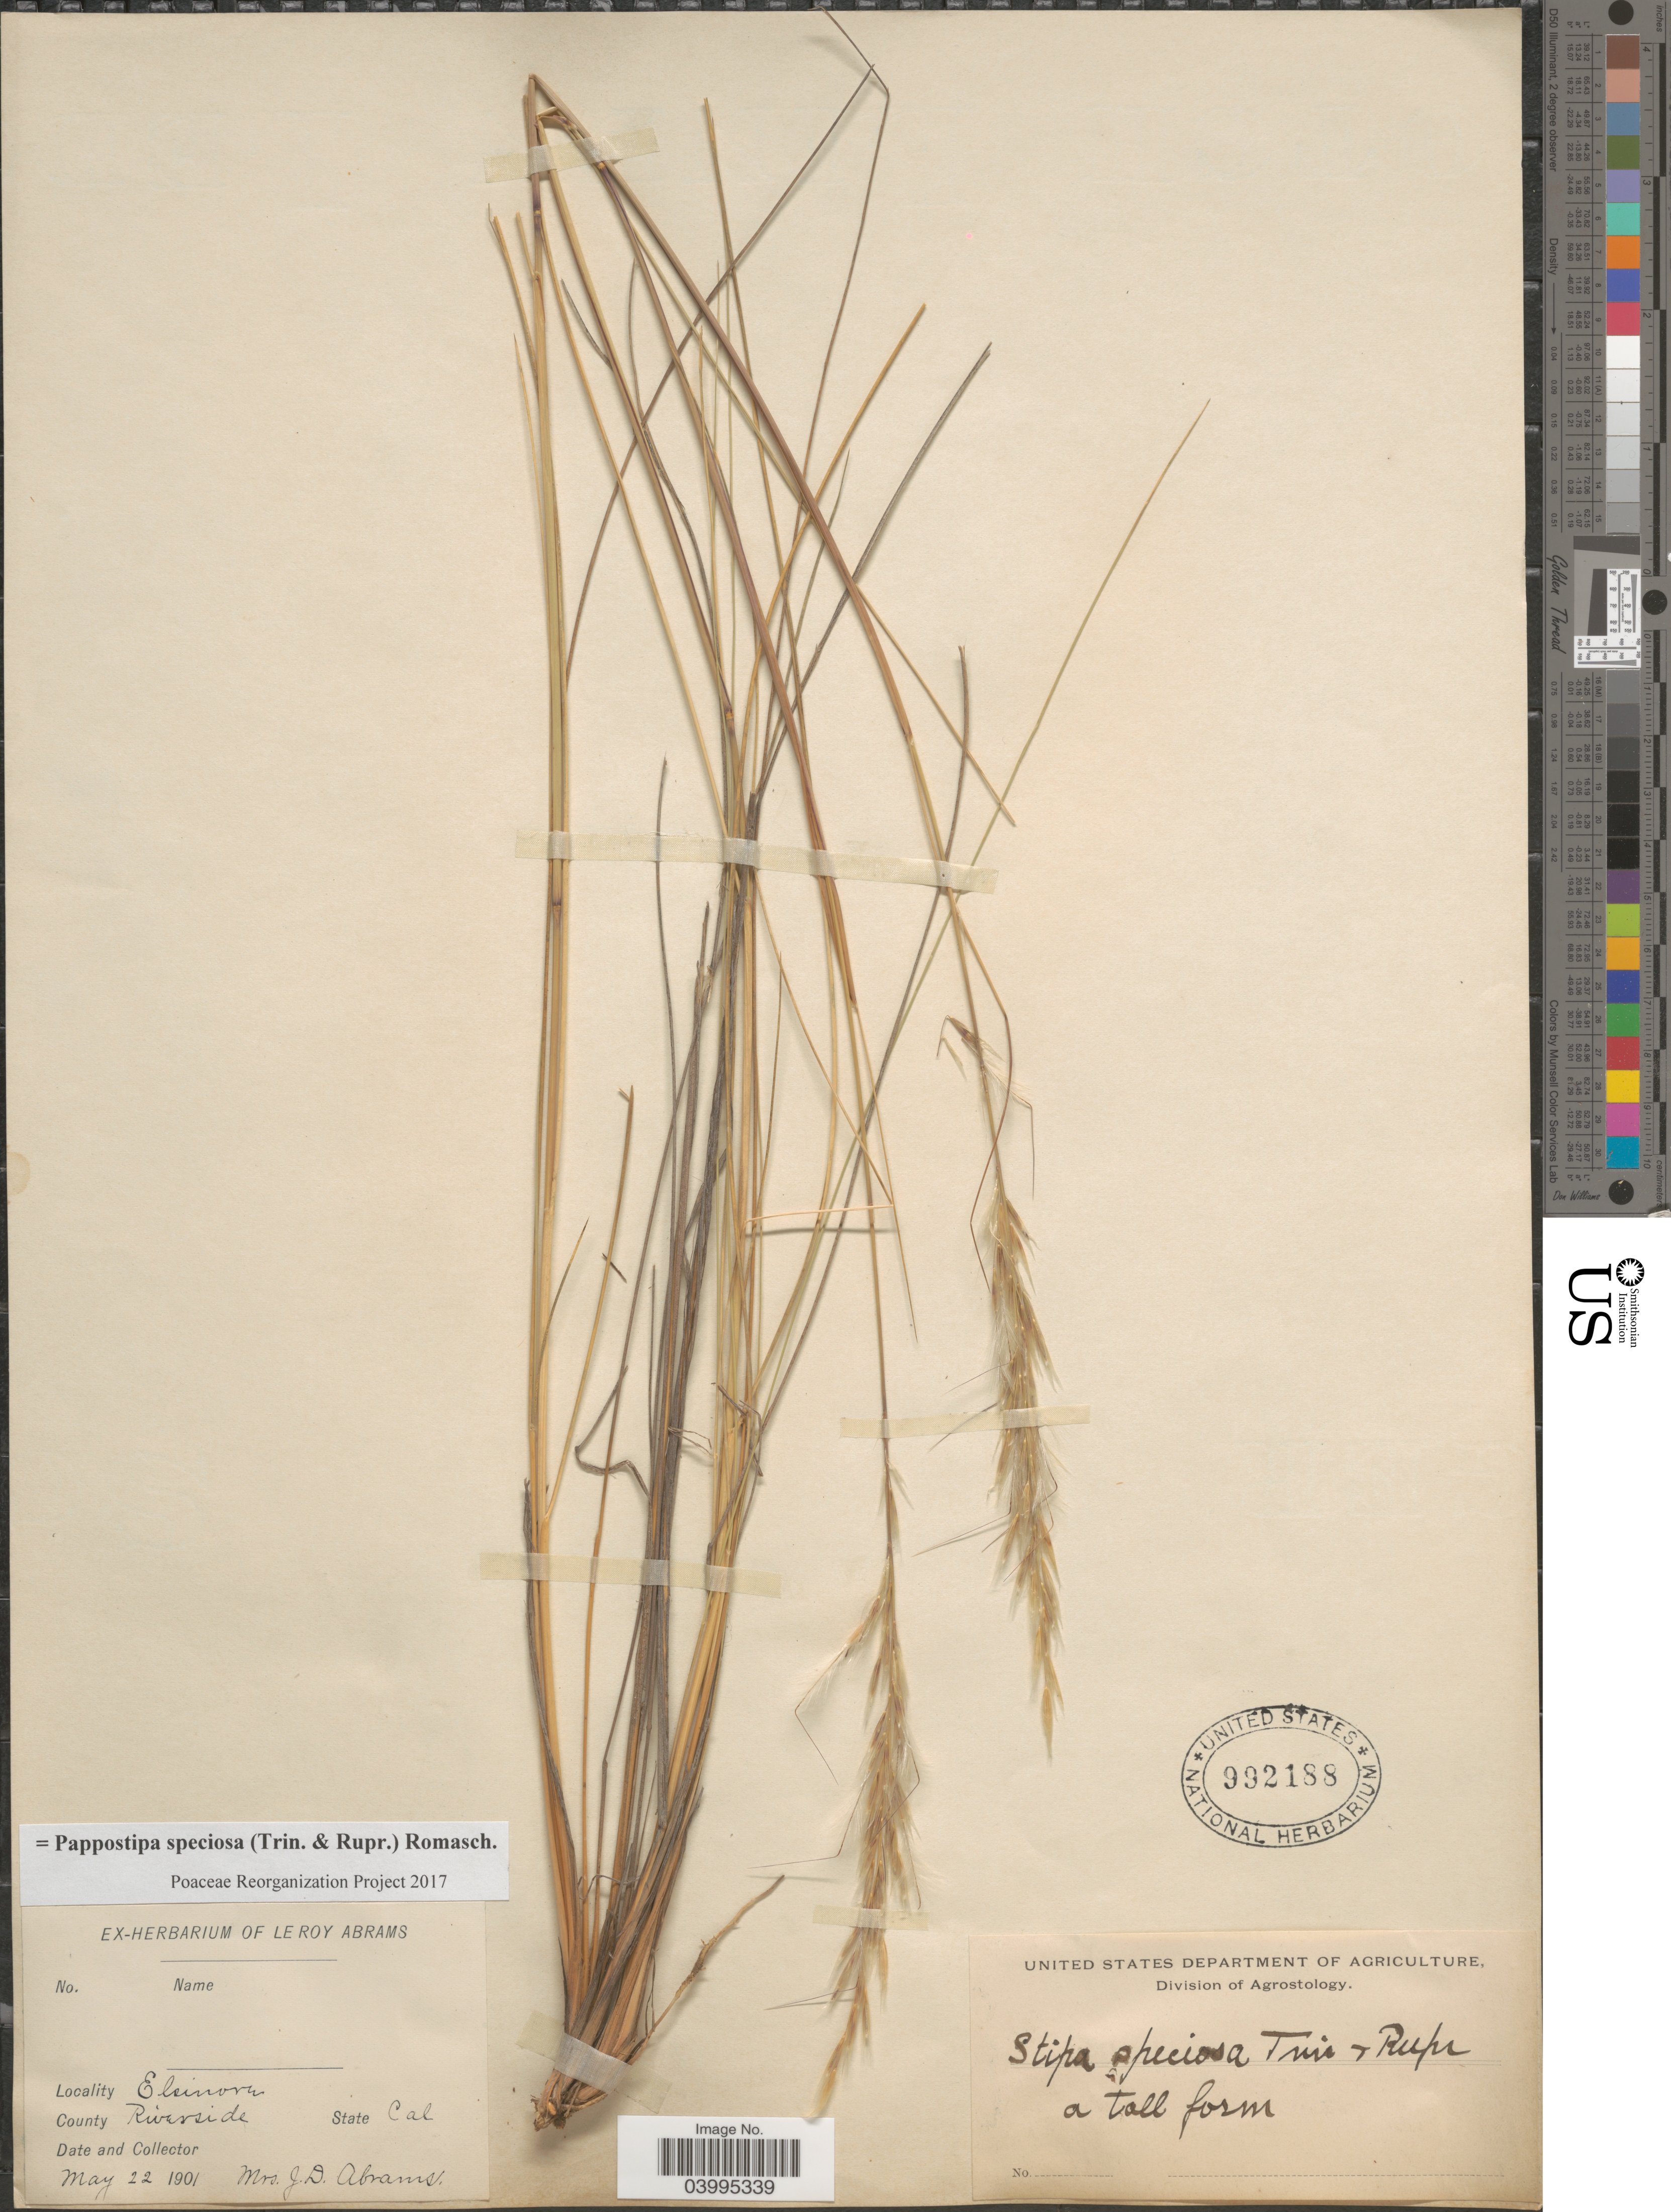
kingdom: Plantae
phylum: Tracheophyta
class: Liliopsida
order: Poales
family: Poaceae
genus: Pappostipa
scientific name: Pappostipa speciosa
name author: (Trin. & Rupr.) Romasch.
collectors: J. Abrams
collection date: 1901-05-22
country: United States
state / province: California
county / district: Riverside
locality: Elsinore. County Riverside.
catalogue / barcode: US 992188